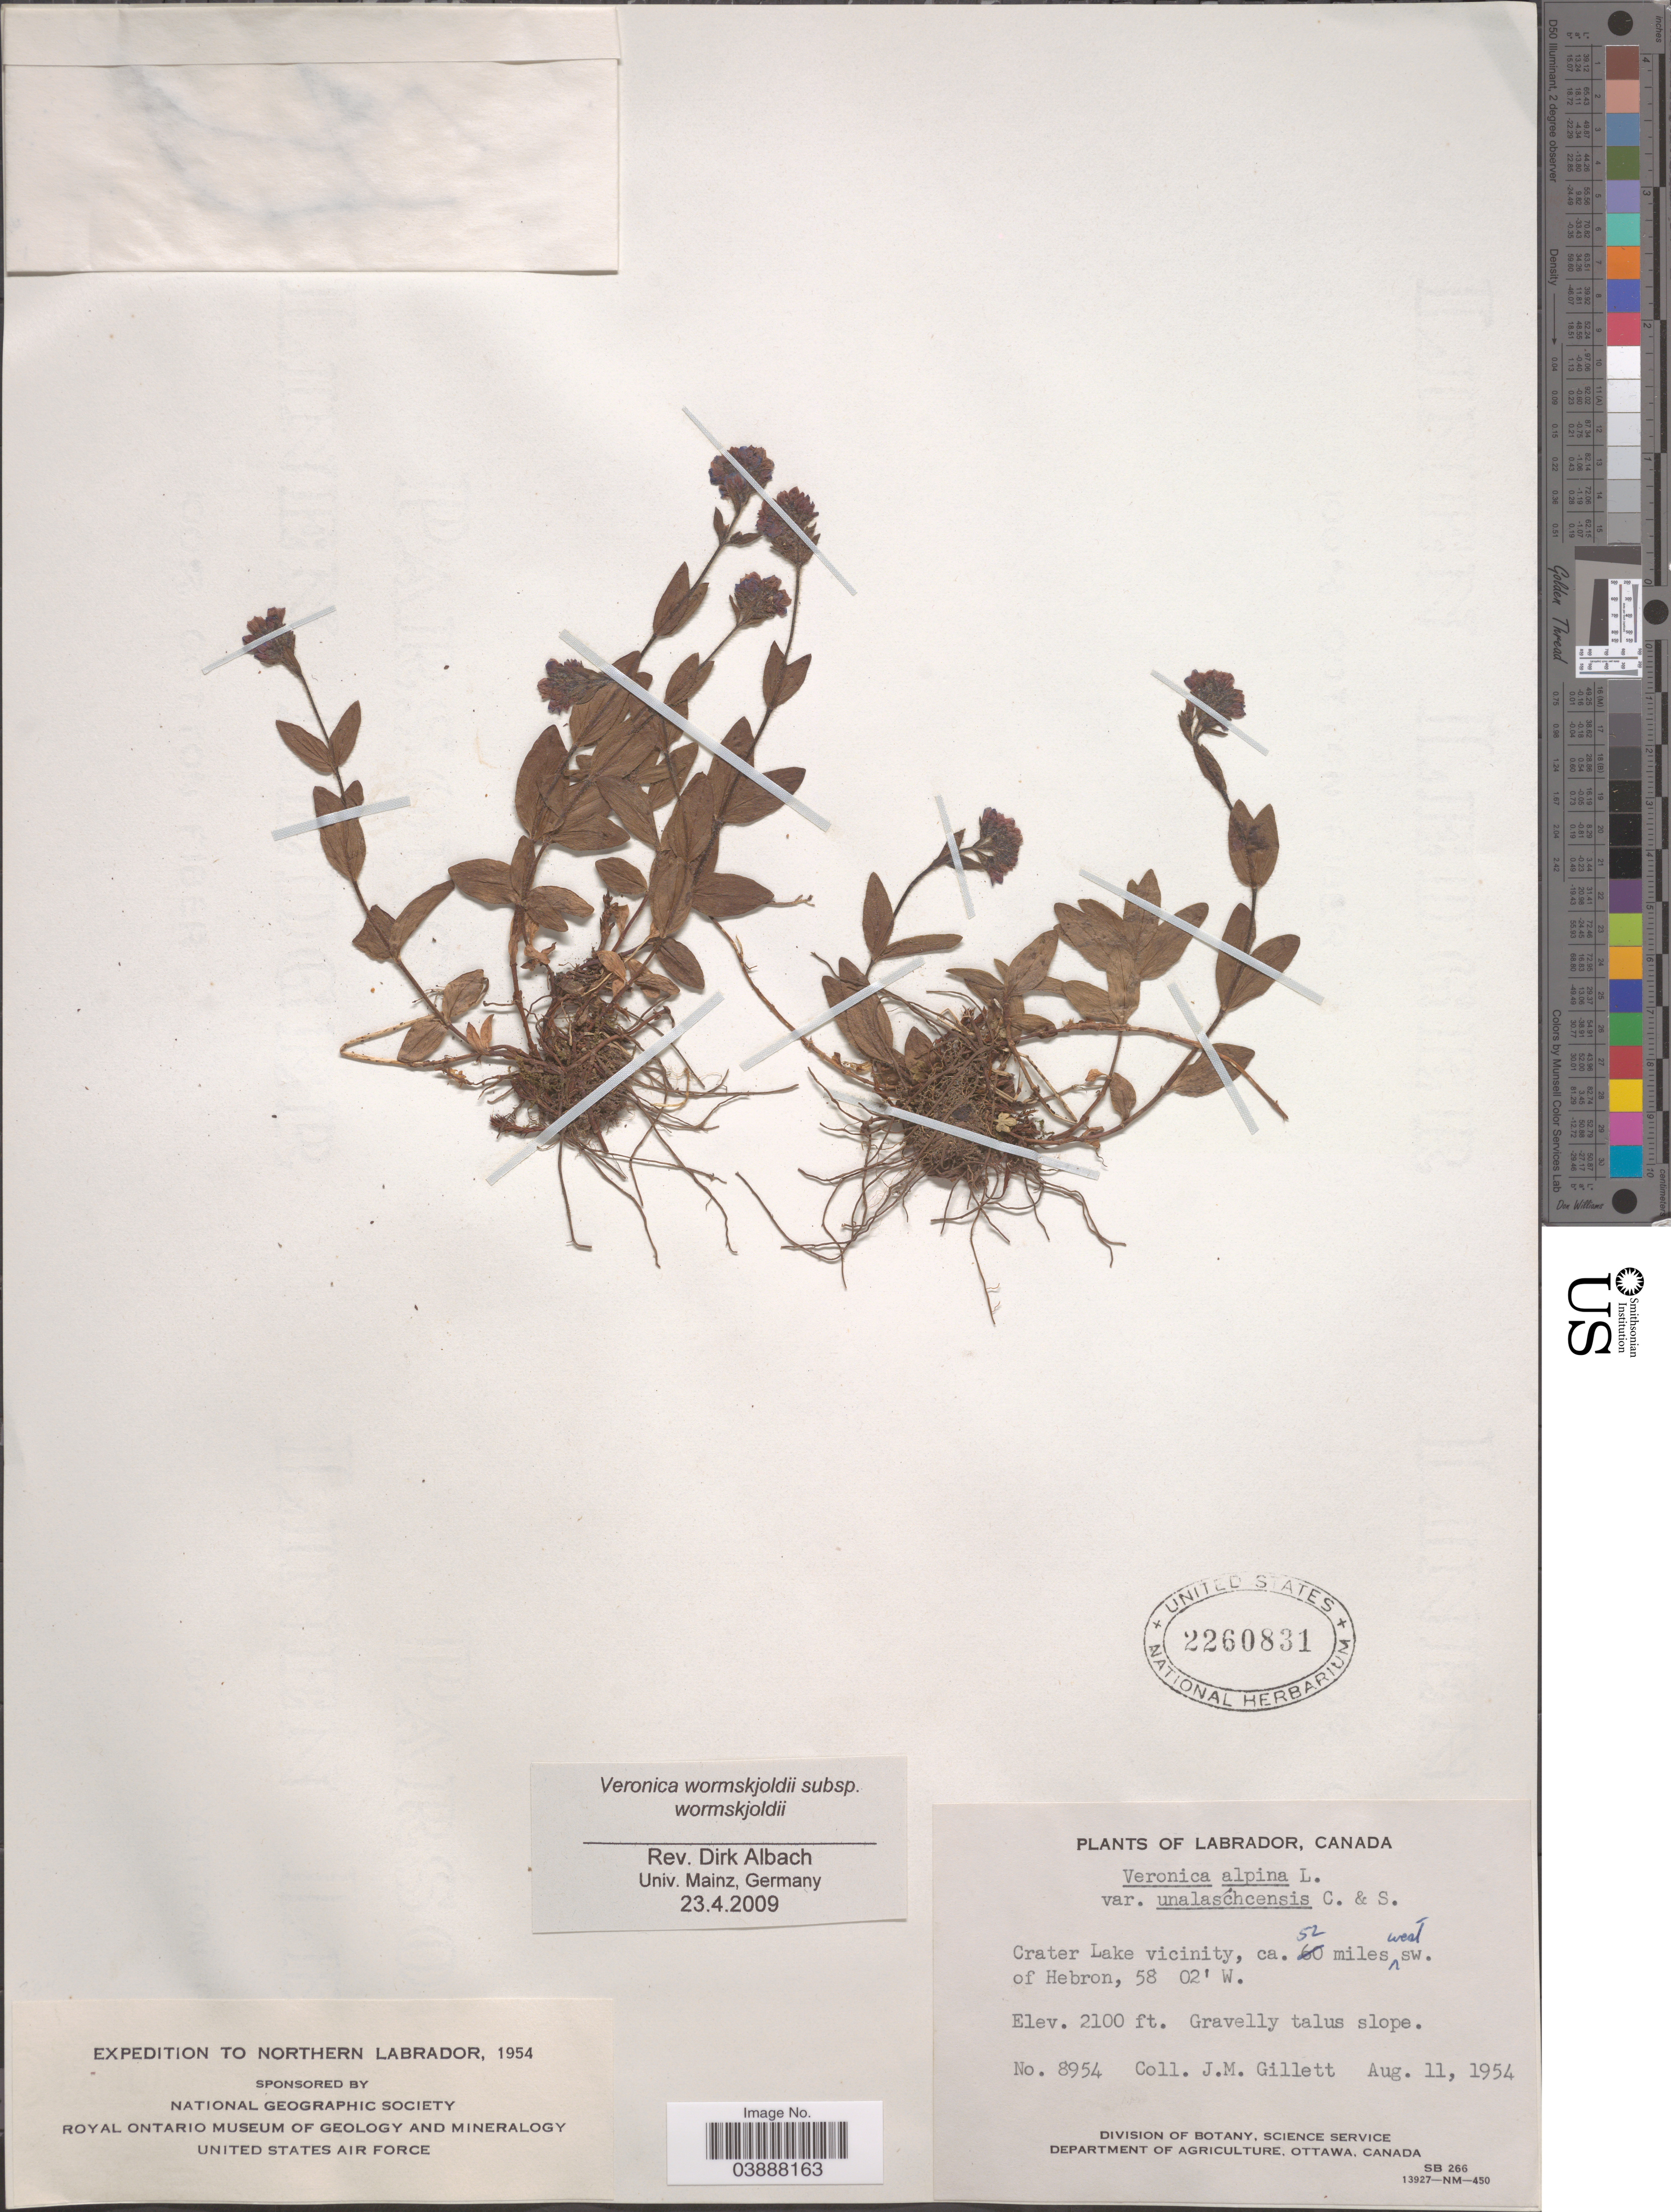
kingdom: Plantae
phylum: Tracheophyta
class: Magnoliopsida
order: Lamiales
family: Plantaginaceae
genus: Veronica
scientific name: Veronica wormskjoldii subsp. wormskjoldii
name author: Roem. & Schult.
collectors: J. M. Gillett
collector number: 8954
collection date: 1954-08-11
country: Canada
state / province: Newfoundland and Labrador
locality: Northern Labrador. Labrador. Crater Lake vicinity, ca. 52 miles west SW. of Hebron.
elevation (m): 640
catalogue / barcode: US 2260831